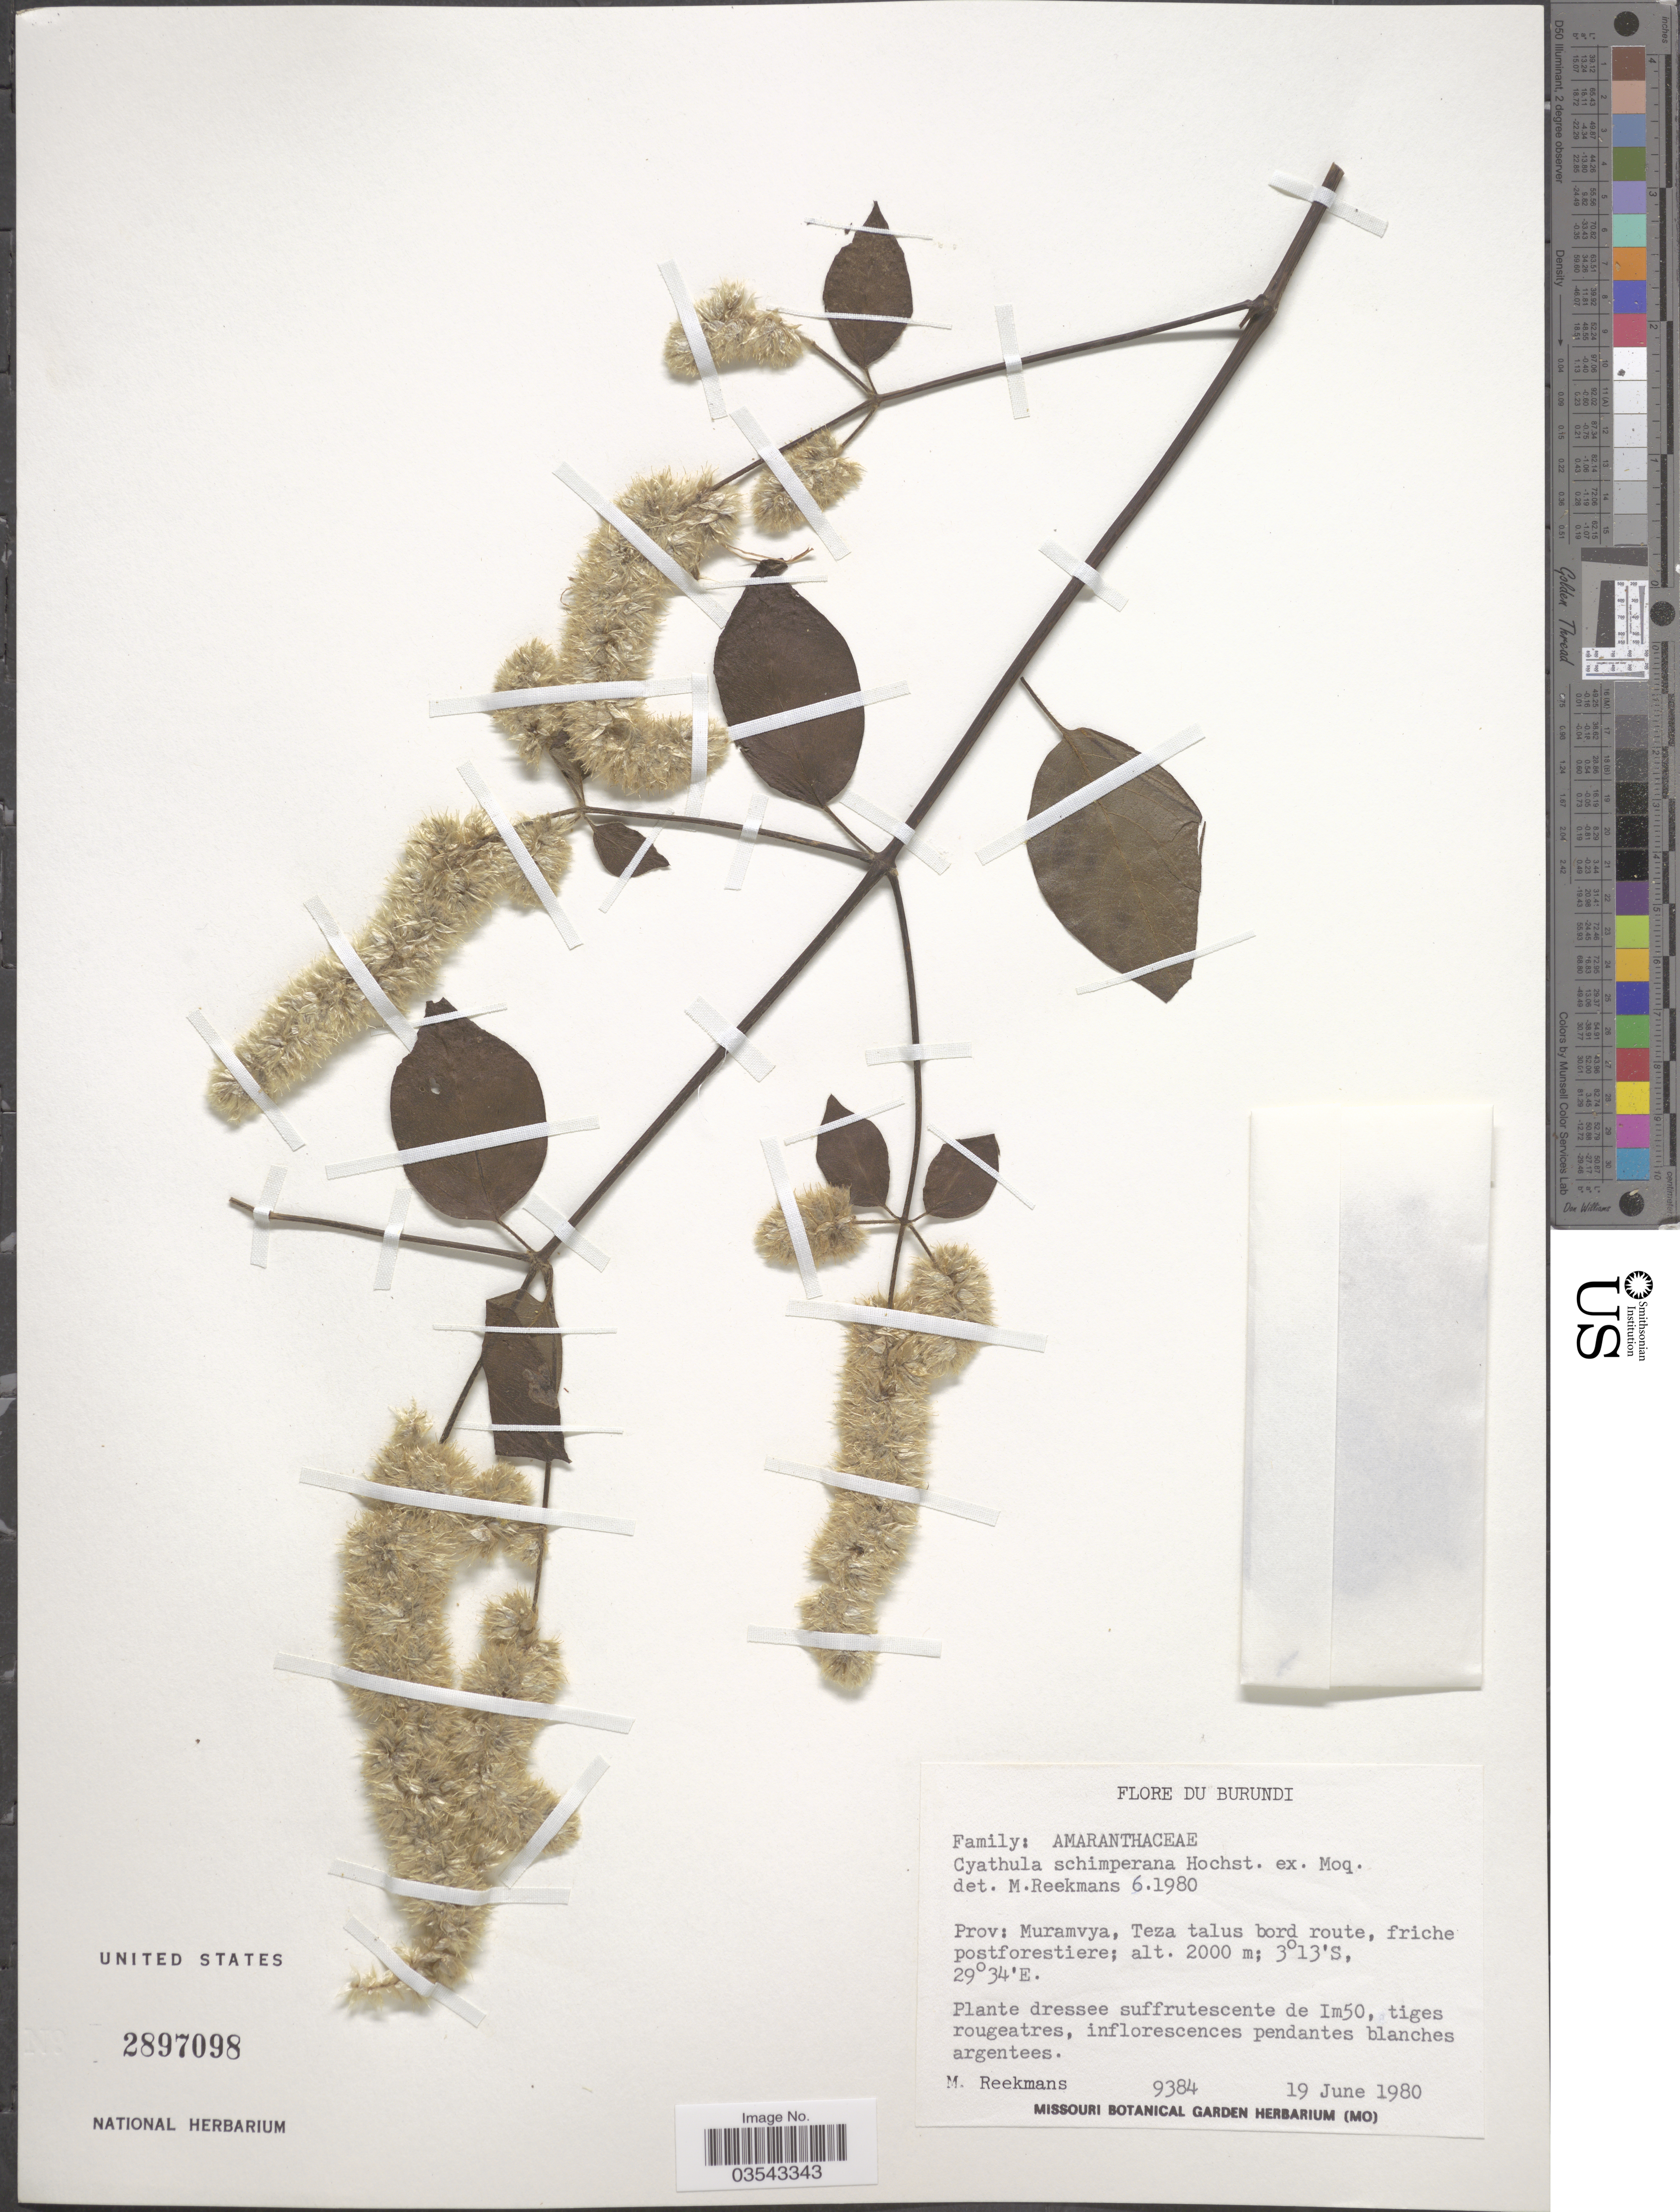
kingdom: Plantae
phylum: Tracheophyta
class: Magnoliopsida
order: Caryophyllales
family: Amaranthaceae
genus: Cyathula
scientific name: Cyathula schimperiana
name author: Moq.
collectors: M. Reekmans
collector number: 9384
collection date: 1980-06-19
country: Burundi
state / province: Muramvya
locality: Teza talus bord route, friche postforestiere.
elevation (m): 2000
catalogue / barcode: US 2897098